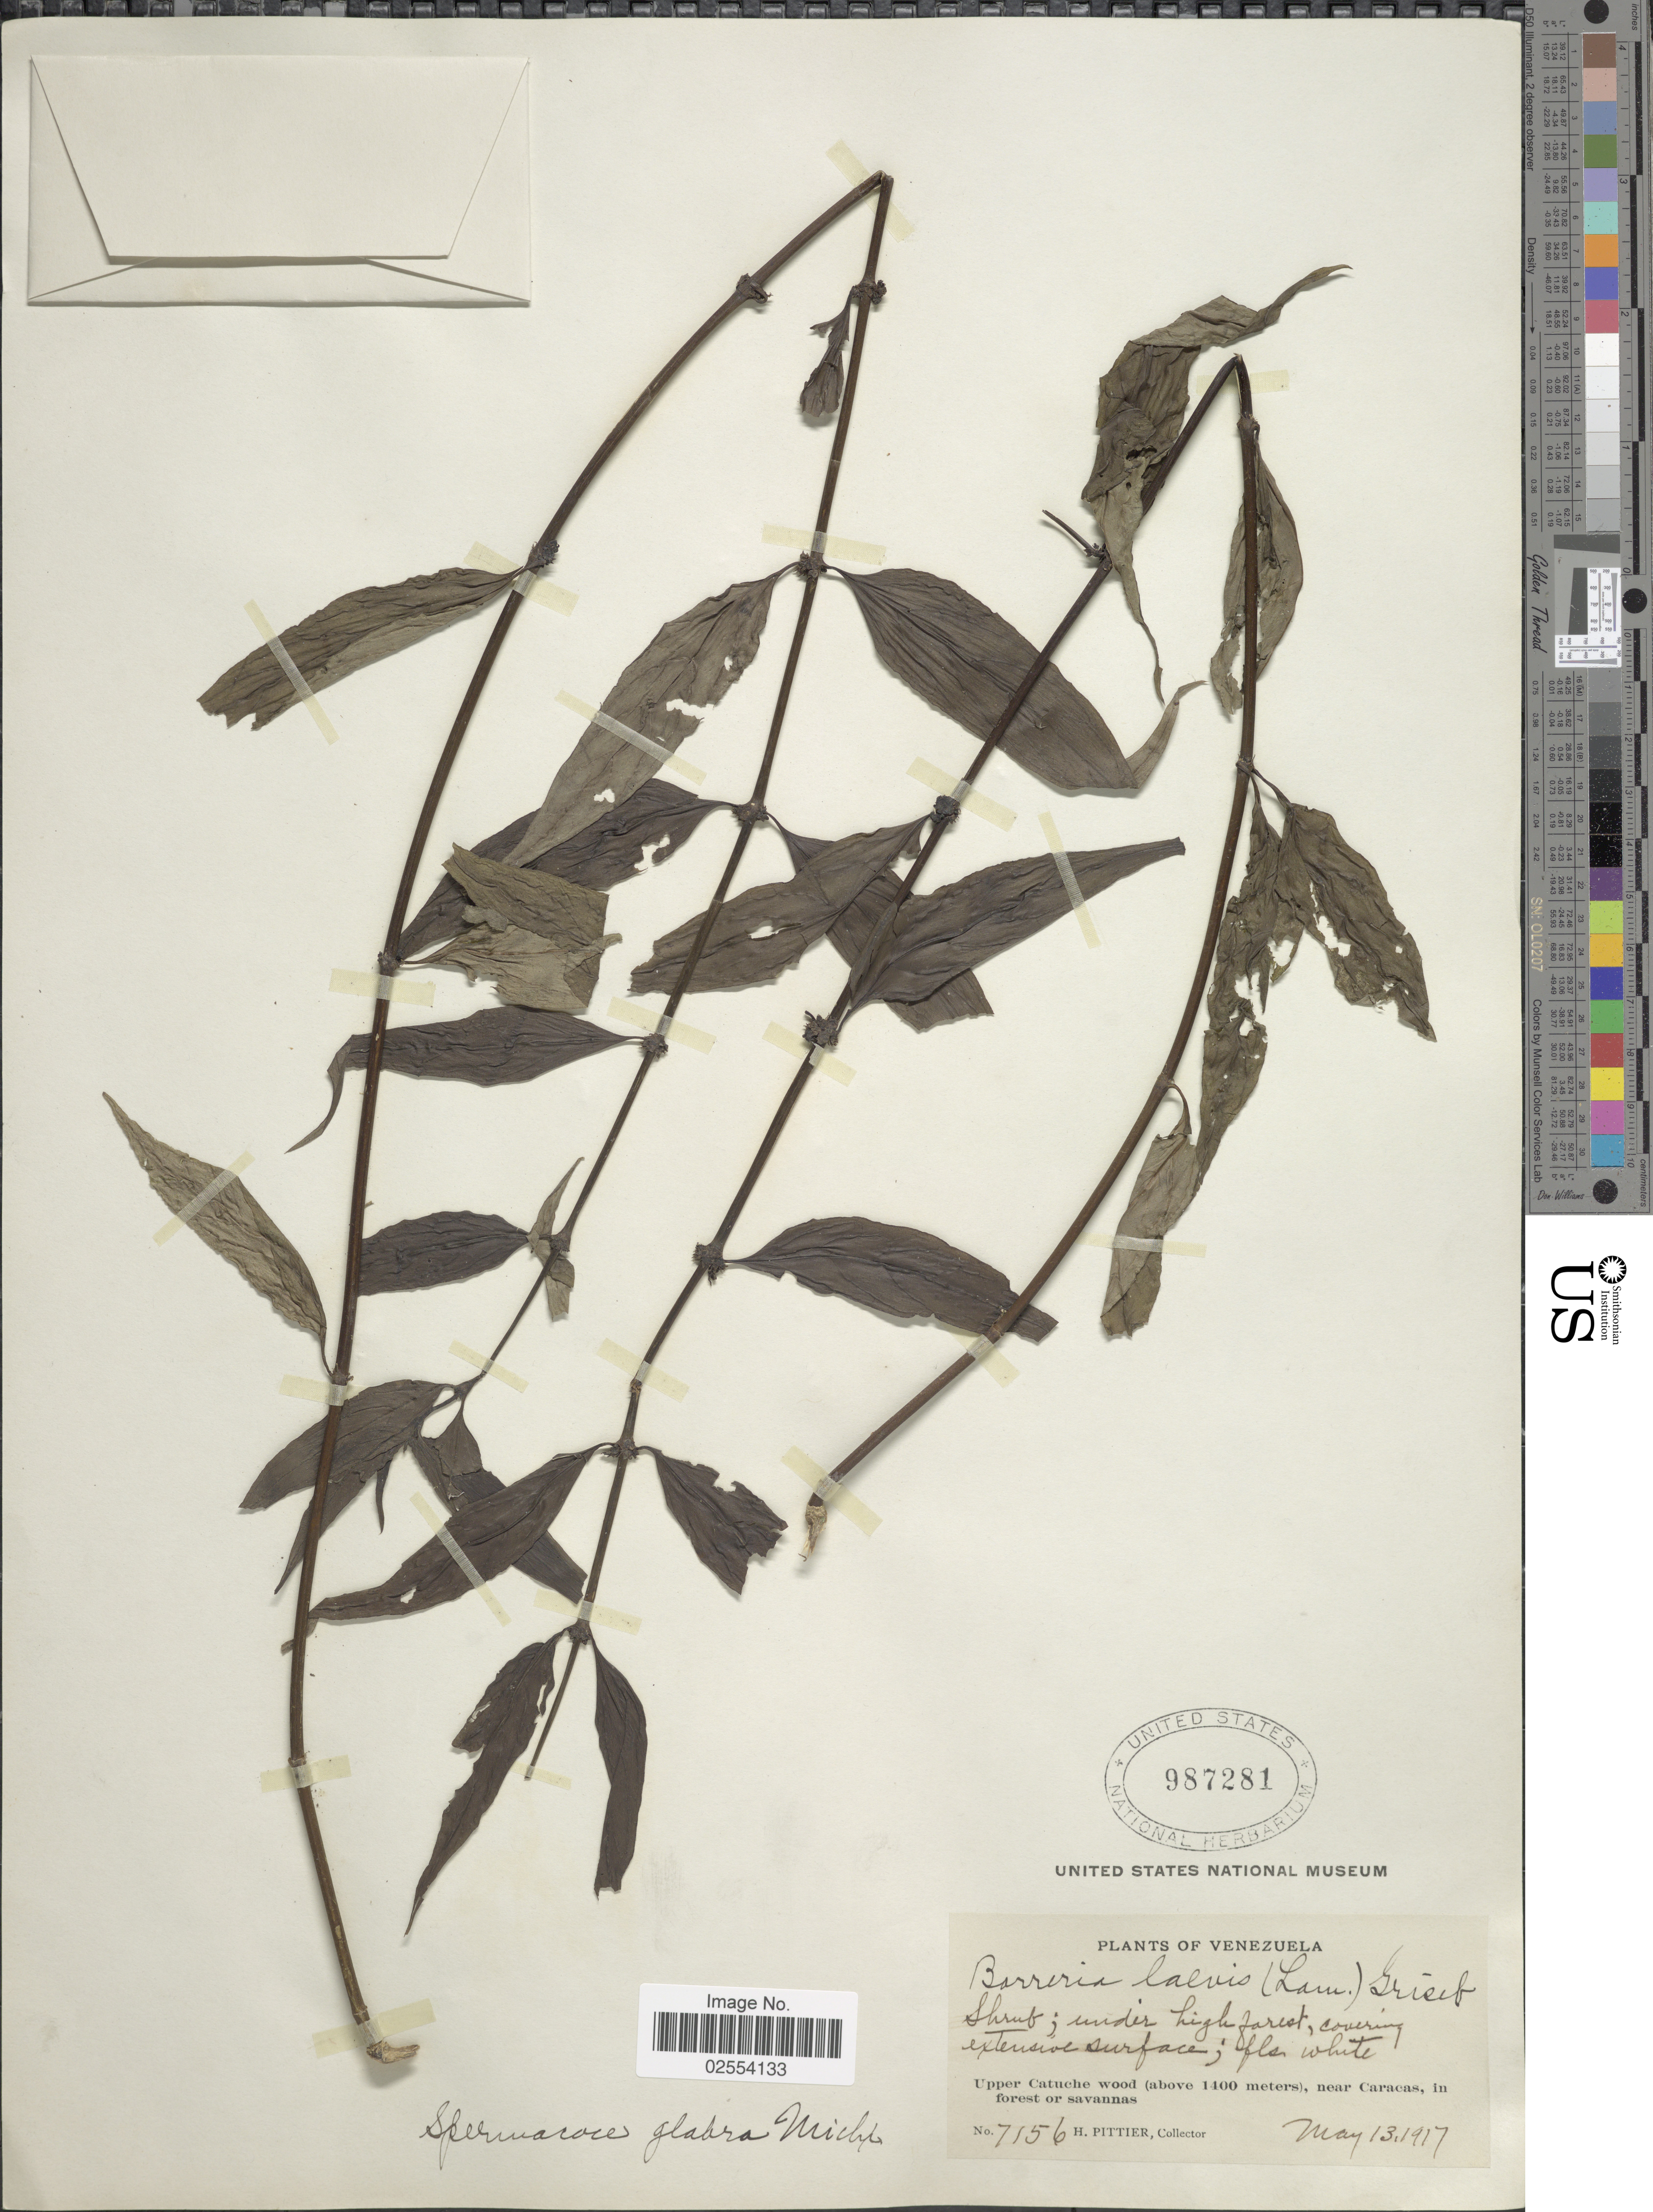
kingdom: Plantae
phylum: Tracheophyta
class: Magnoliopsida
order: Gentianales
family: Rubiaceae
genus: Spermacoce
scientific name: Spermacoce tenuior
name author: L.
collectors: H. F. Pittier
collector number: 7156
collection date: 1917-05-13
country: Venezuela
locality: Upper Catuche wood (above 1400 meters), near Caracas, in forest or savannas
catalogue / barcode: US 987281